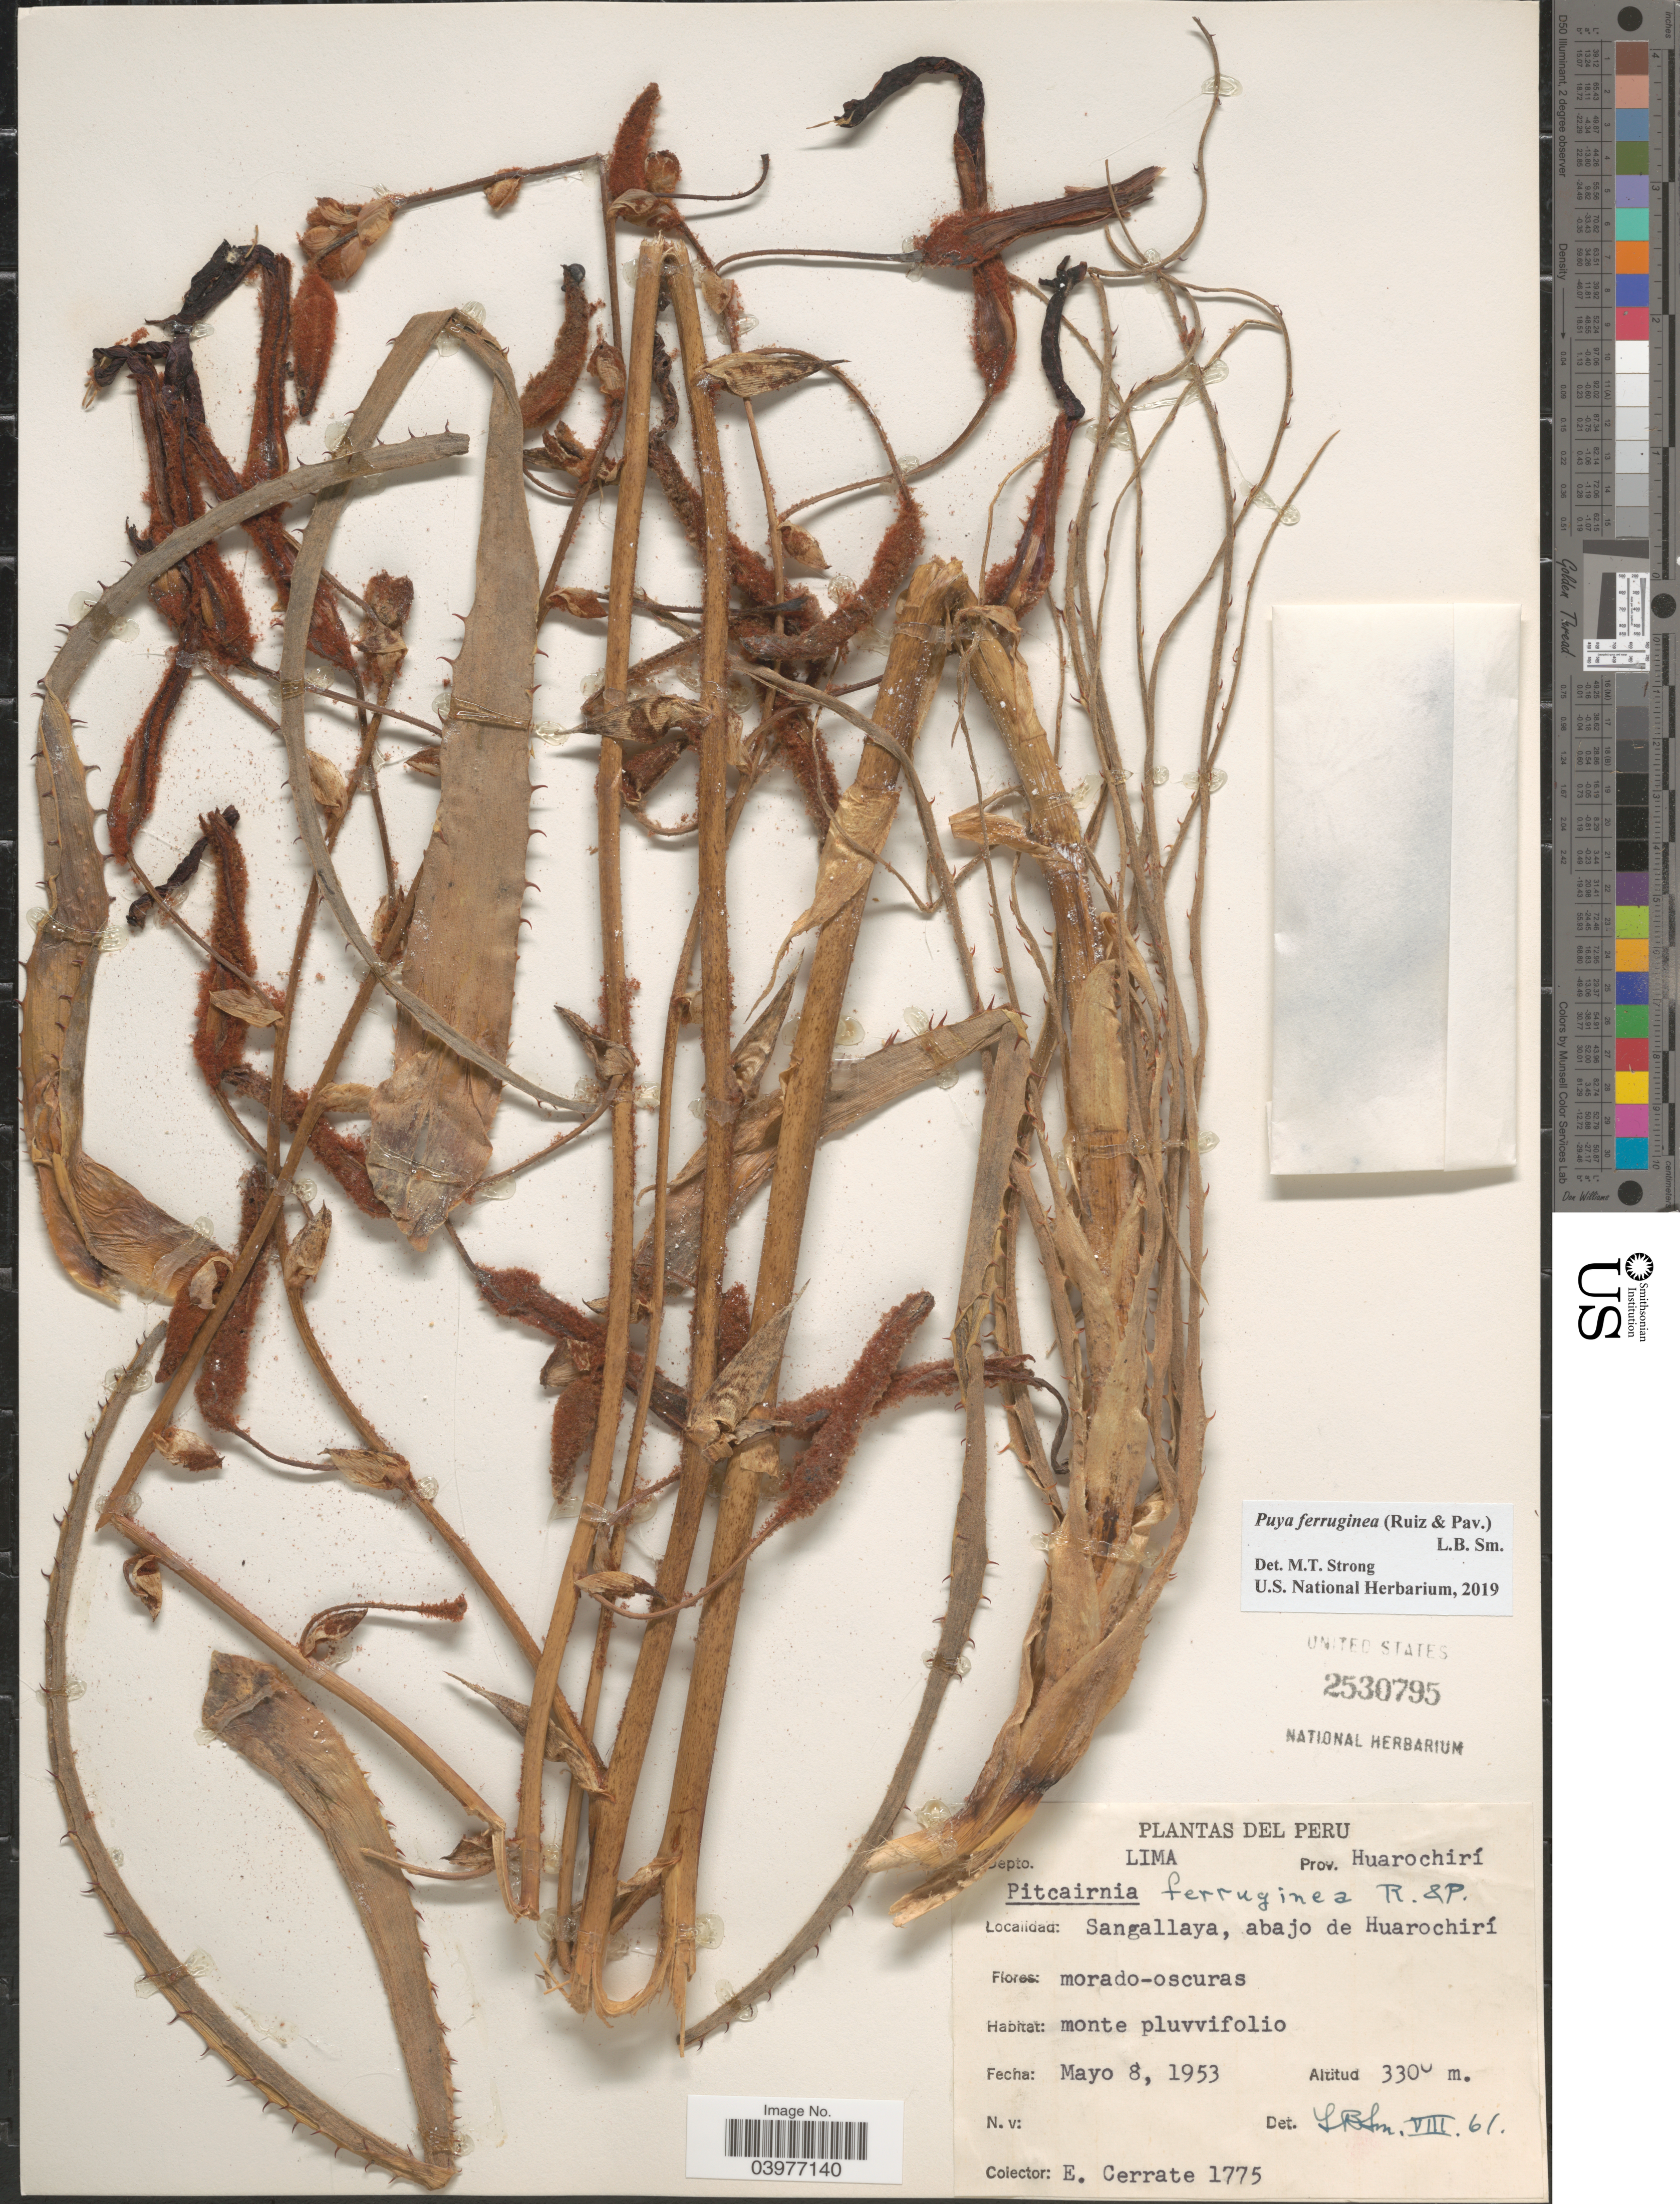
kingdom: Plantae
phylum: Tracheophyta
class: Liliopsida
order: Poales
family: Bromeliaceae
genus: Puya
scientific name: Puya ferruginea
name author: (Ruiz & Pav.) L.B. Sm.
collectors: E. Cerrate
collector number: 1775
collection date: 1953-05-08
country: Peru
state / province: Lima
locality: Prov. Huarochirí. Sangallaya, abajo de Huarochirí.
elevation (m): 3300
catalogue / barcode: US 2530795